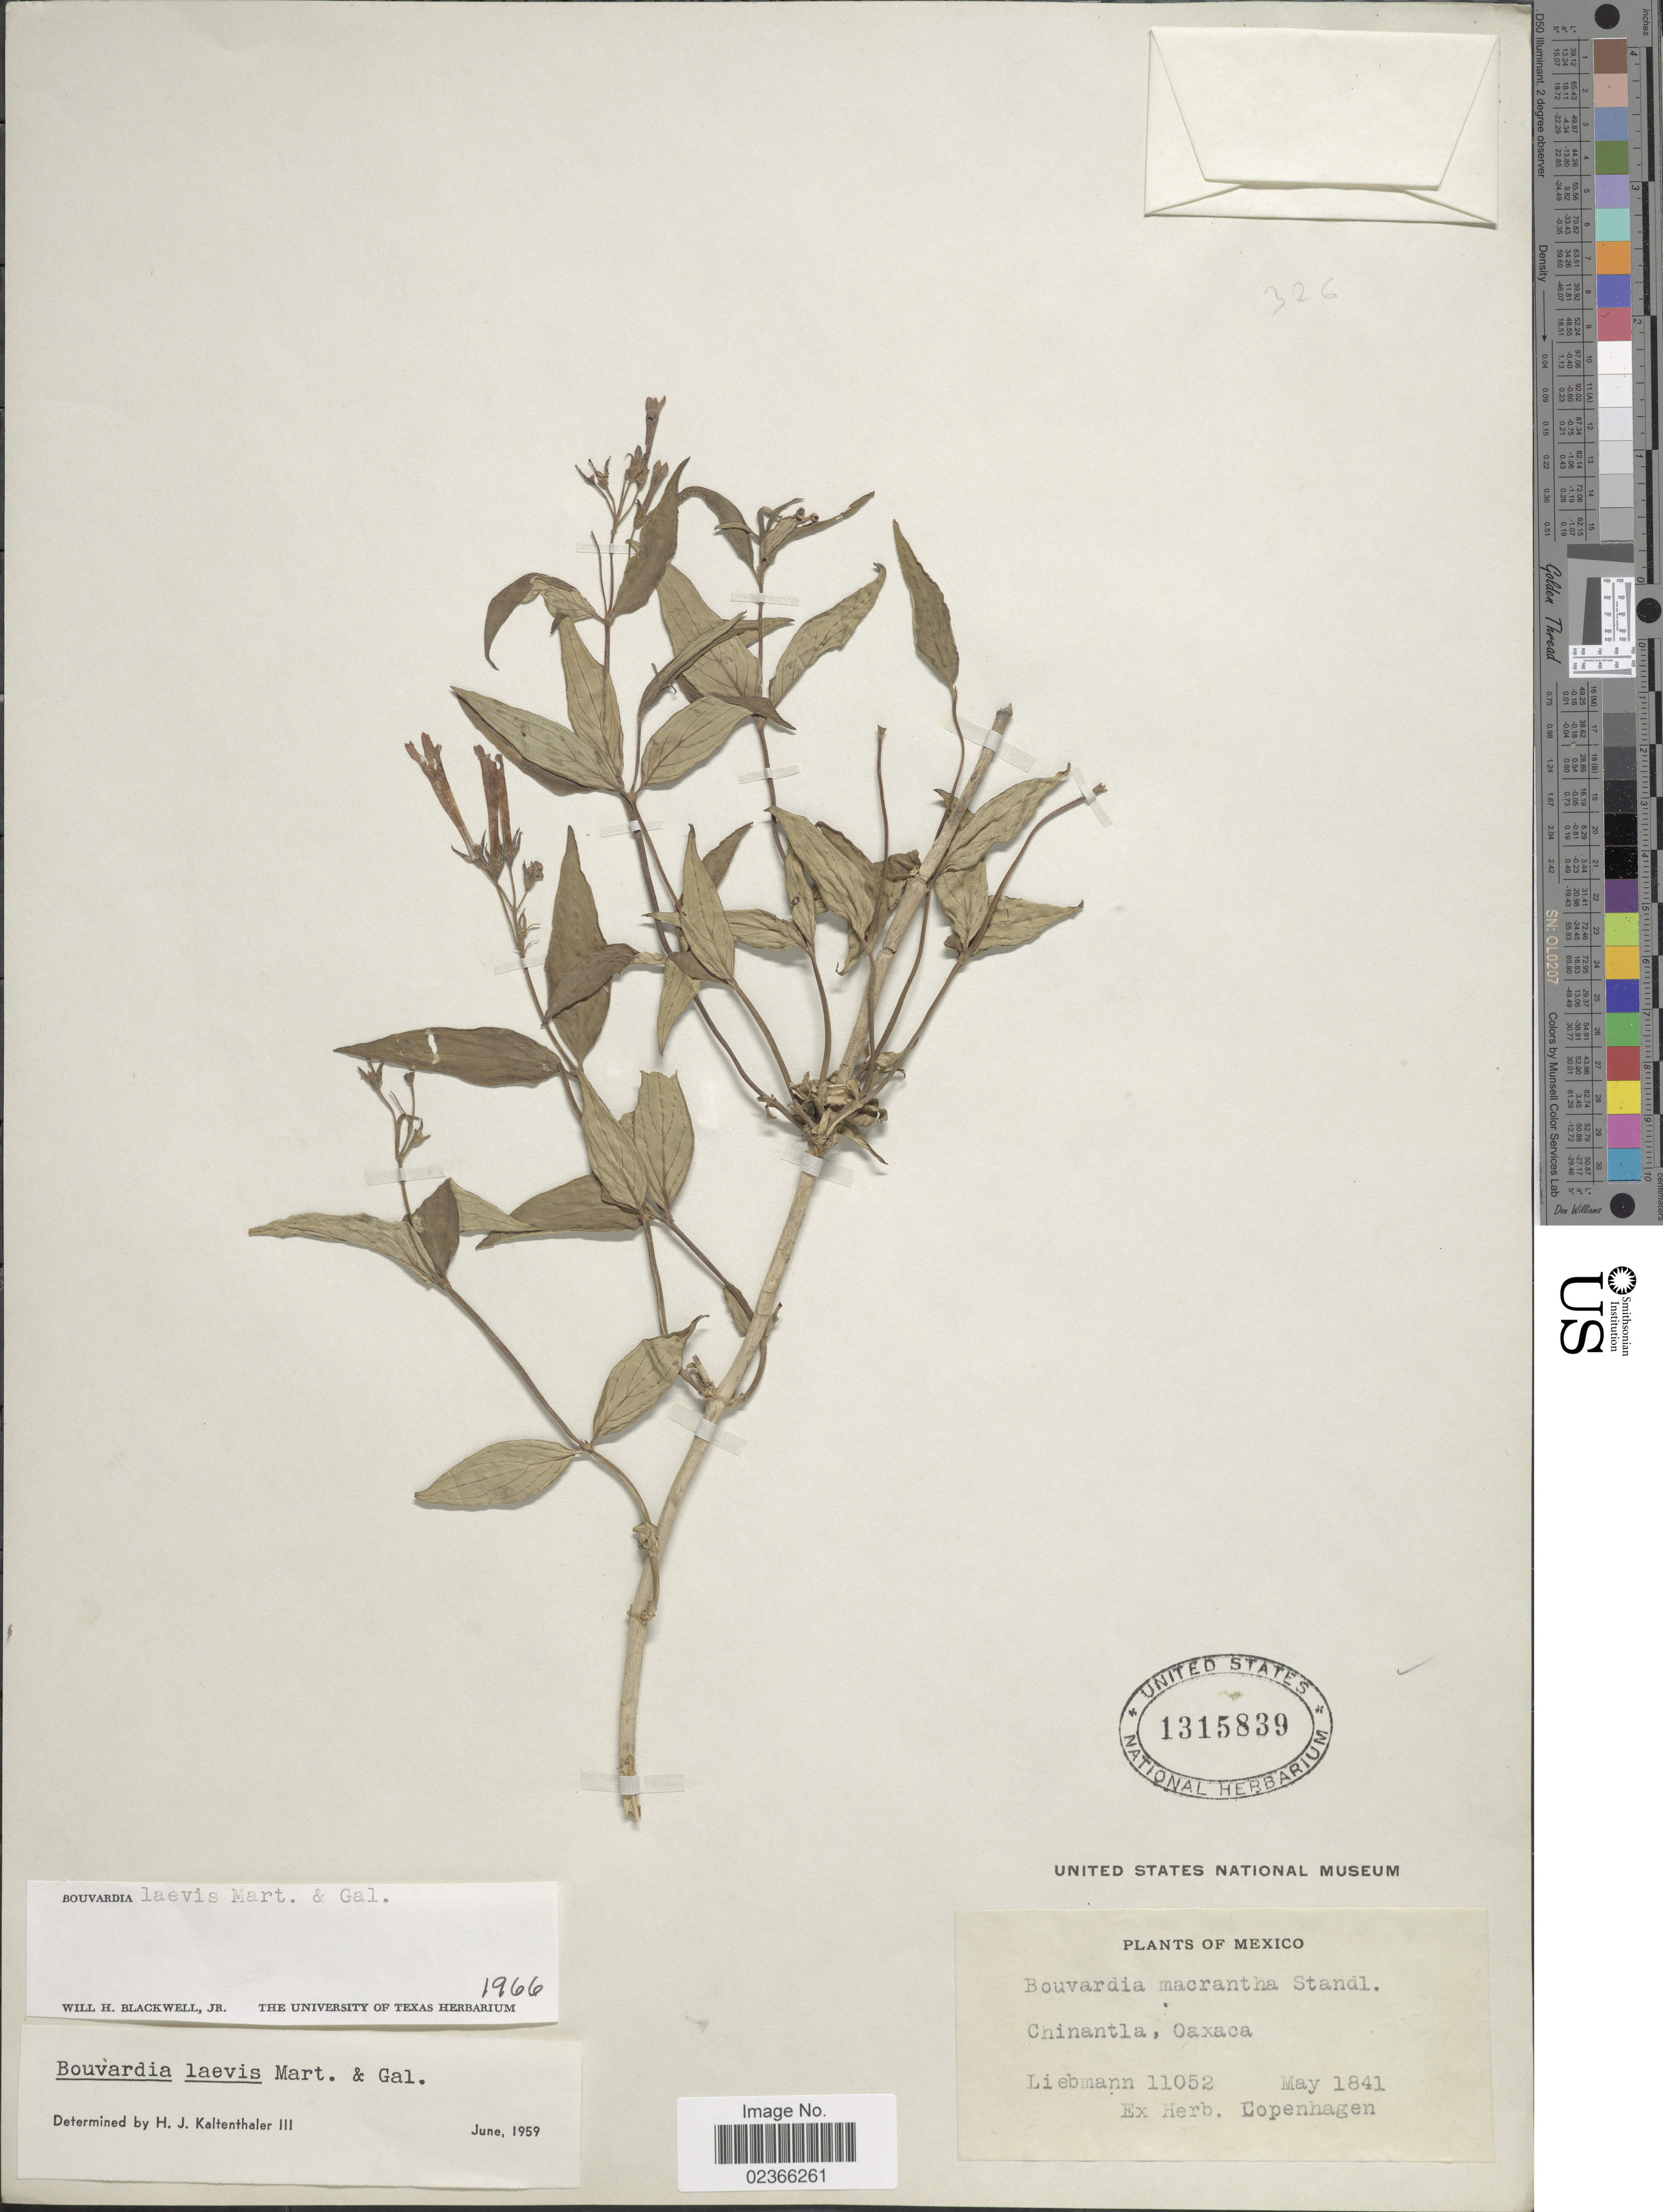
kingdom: Plantae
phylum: Tracheophyta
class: Magnoliopsida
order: Gentianales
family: Rubiaceae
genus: Bouvardia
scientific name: Bouvardia laevis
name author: M. Martens & Galeotti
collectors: Liebmann, --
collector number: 11052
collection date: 1841-05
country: Mexico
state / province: Oaxaca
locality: Chinantla, Oaxaca.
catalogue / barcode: US 1315839